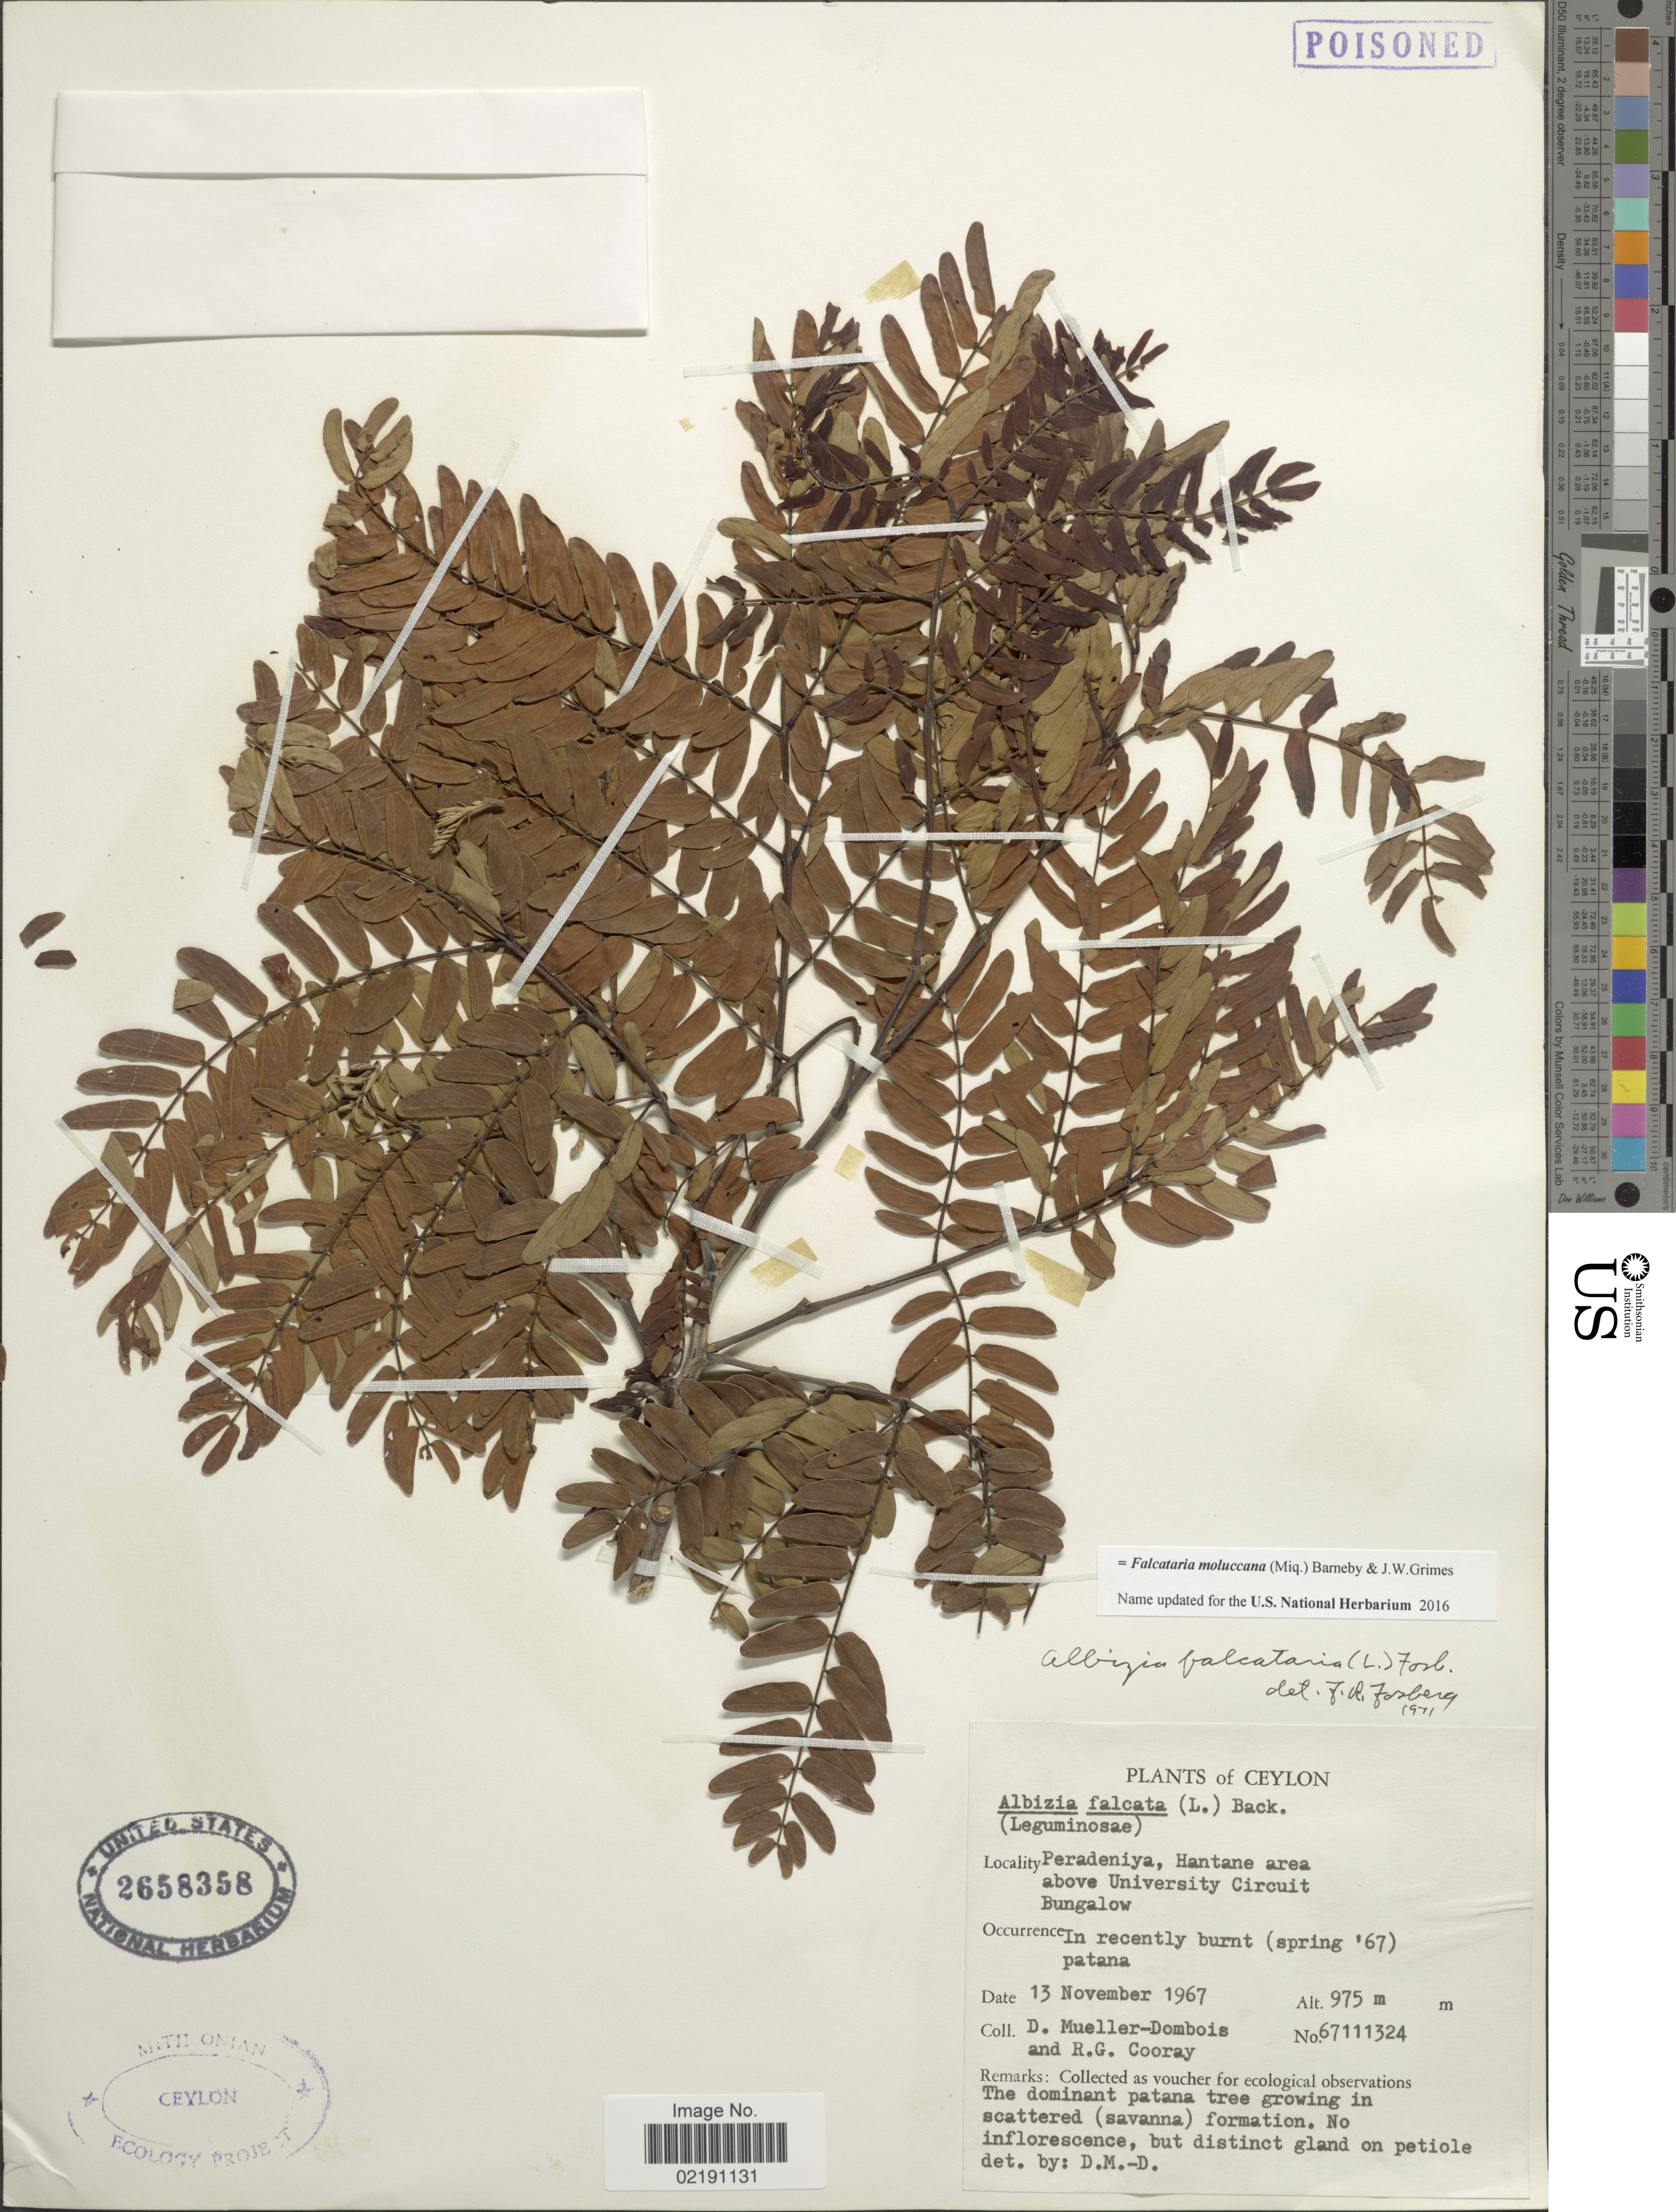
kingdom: Plantae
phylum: Tracheophyta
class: Magnoliopsida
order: Fabales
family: Fabaceae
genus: Falcataria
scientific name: Falcataria moluccana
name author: (Miq.) Barneby & Grimes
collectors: D. Mueller-Dombois & R. Cooray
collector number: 67111324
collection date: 1967-11-13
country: Sri Lanka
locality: Ceylon. Peradeniya, Hantane area above University Circuit Bungalow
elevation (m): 975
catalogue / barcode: US 2658358